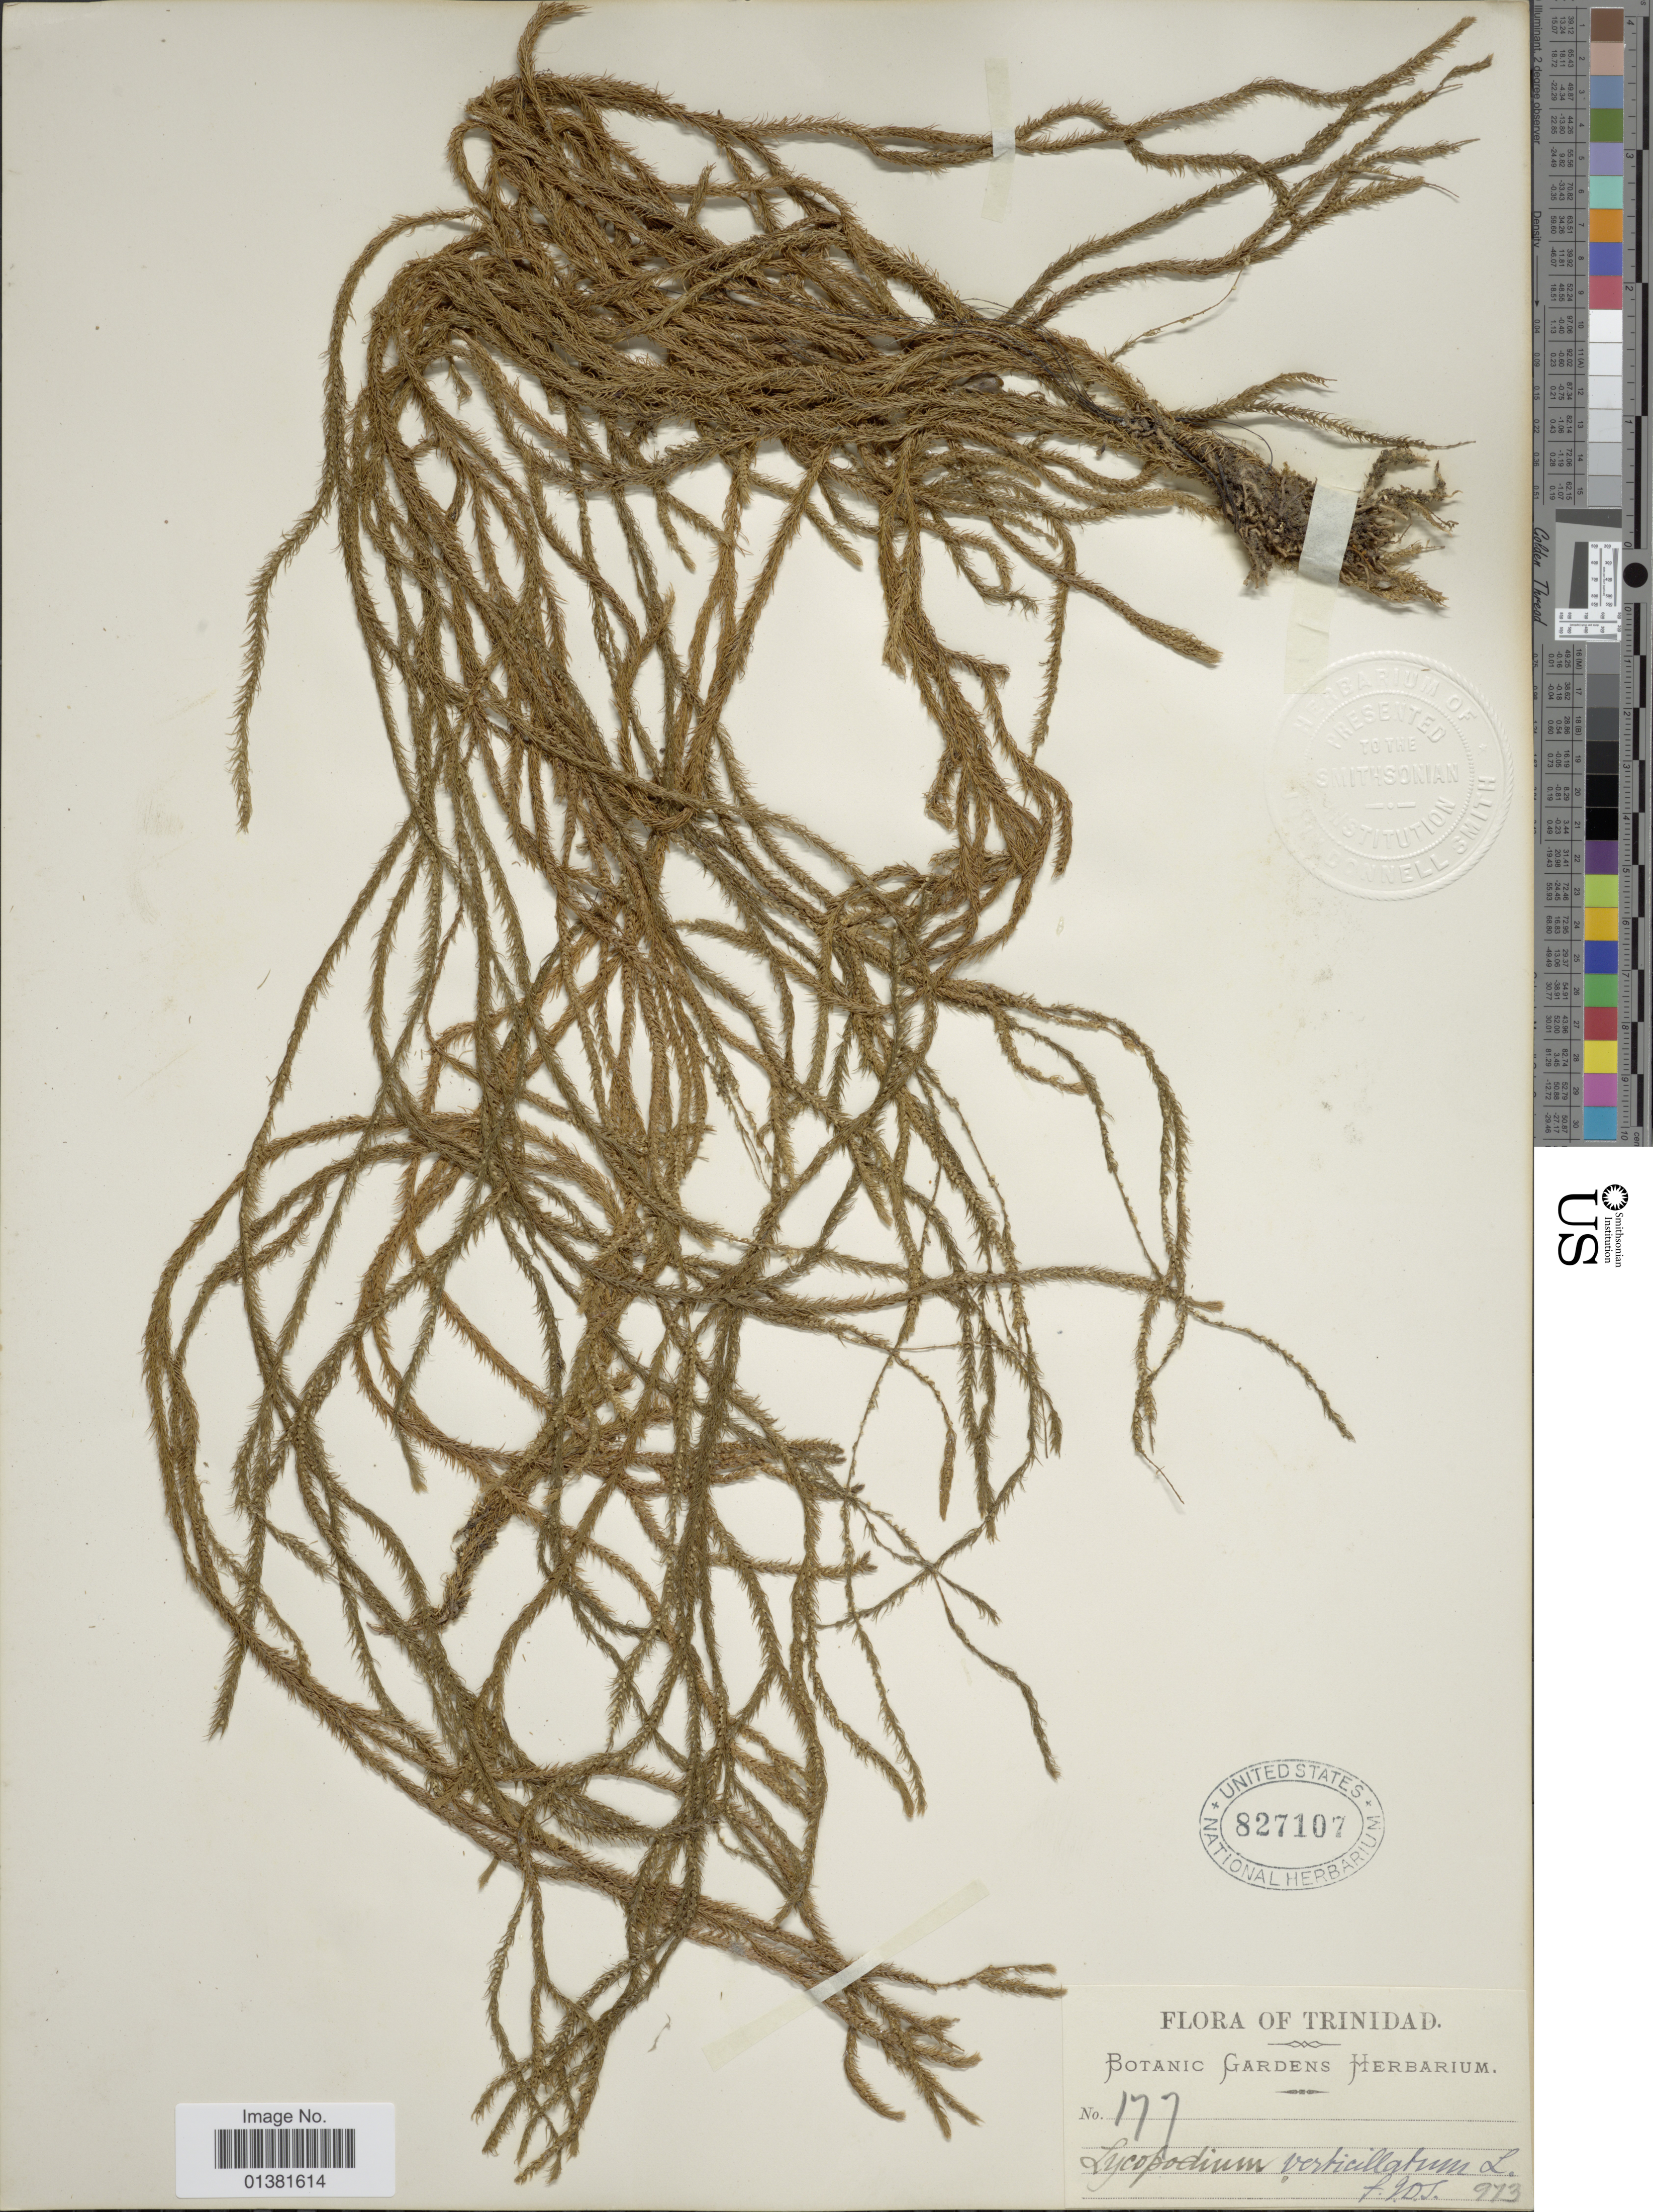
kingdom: Plantae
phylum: Tracheophyta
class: Lycopodiopsida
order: Lycopodiales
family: Lycopodiaceae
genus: Phlegmariurus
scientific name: Phlegmariurus filiformis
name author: (Sw.) W.H. Wagner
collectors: ex herb. Bot. Gard.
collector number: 177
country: Trinidad and Tobago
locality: Trinidad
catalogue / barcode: US 827107